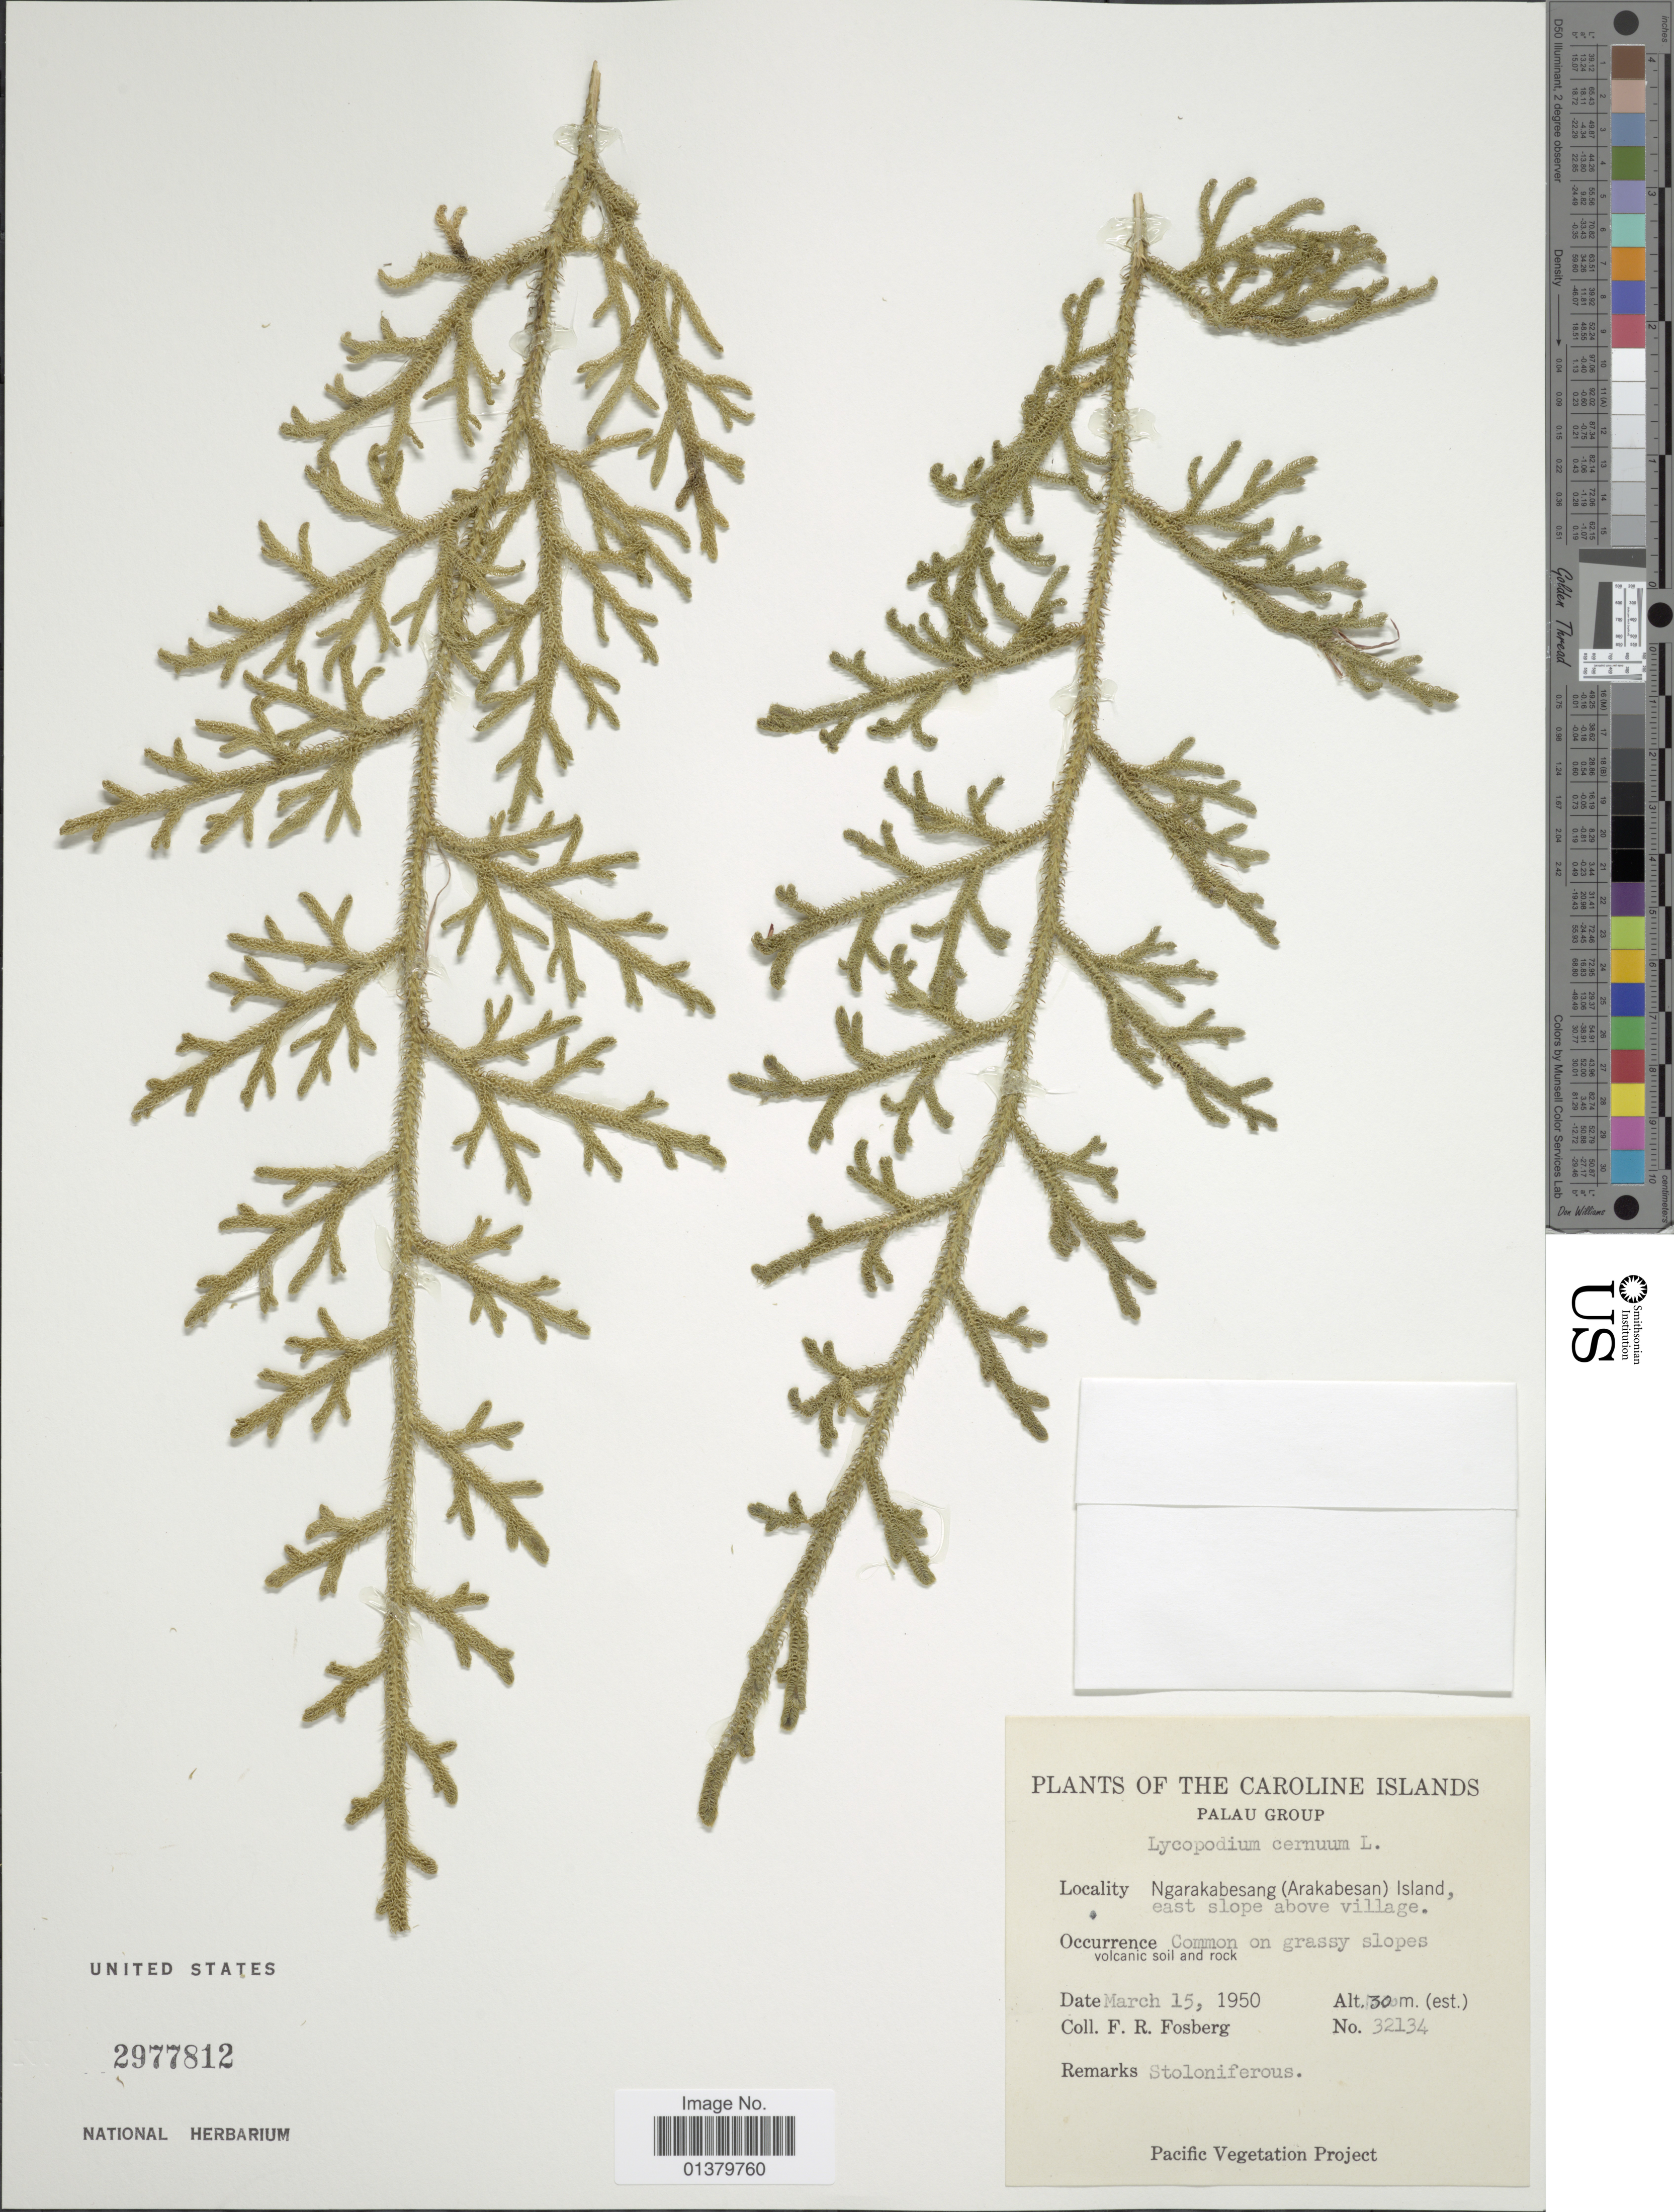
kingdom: Plantae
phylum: Tracheophyta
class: Lycopodiopsida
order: Lycopodiales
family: Lycopodiaceae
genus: Palhinhaea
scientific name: Palhinhaea cernua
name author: (L.) Vasc. & Franco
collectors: F. R. Fosberg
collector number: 32134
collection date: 1950-03-15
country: Palau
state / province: Koror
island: Ngerekebesang [Arakabesan]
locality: Palau Group, Ngarakabesang (Arakabesan) Island, east slope above village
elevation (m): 30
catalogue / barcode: US 2977812